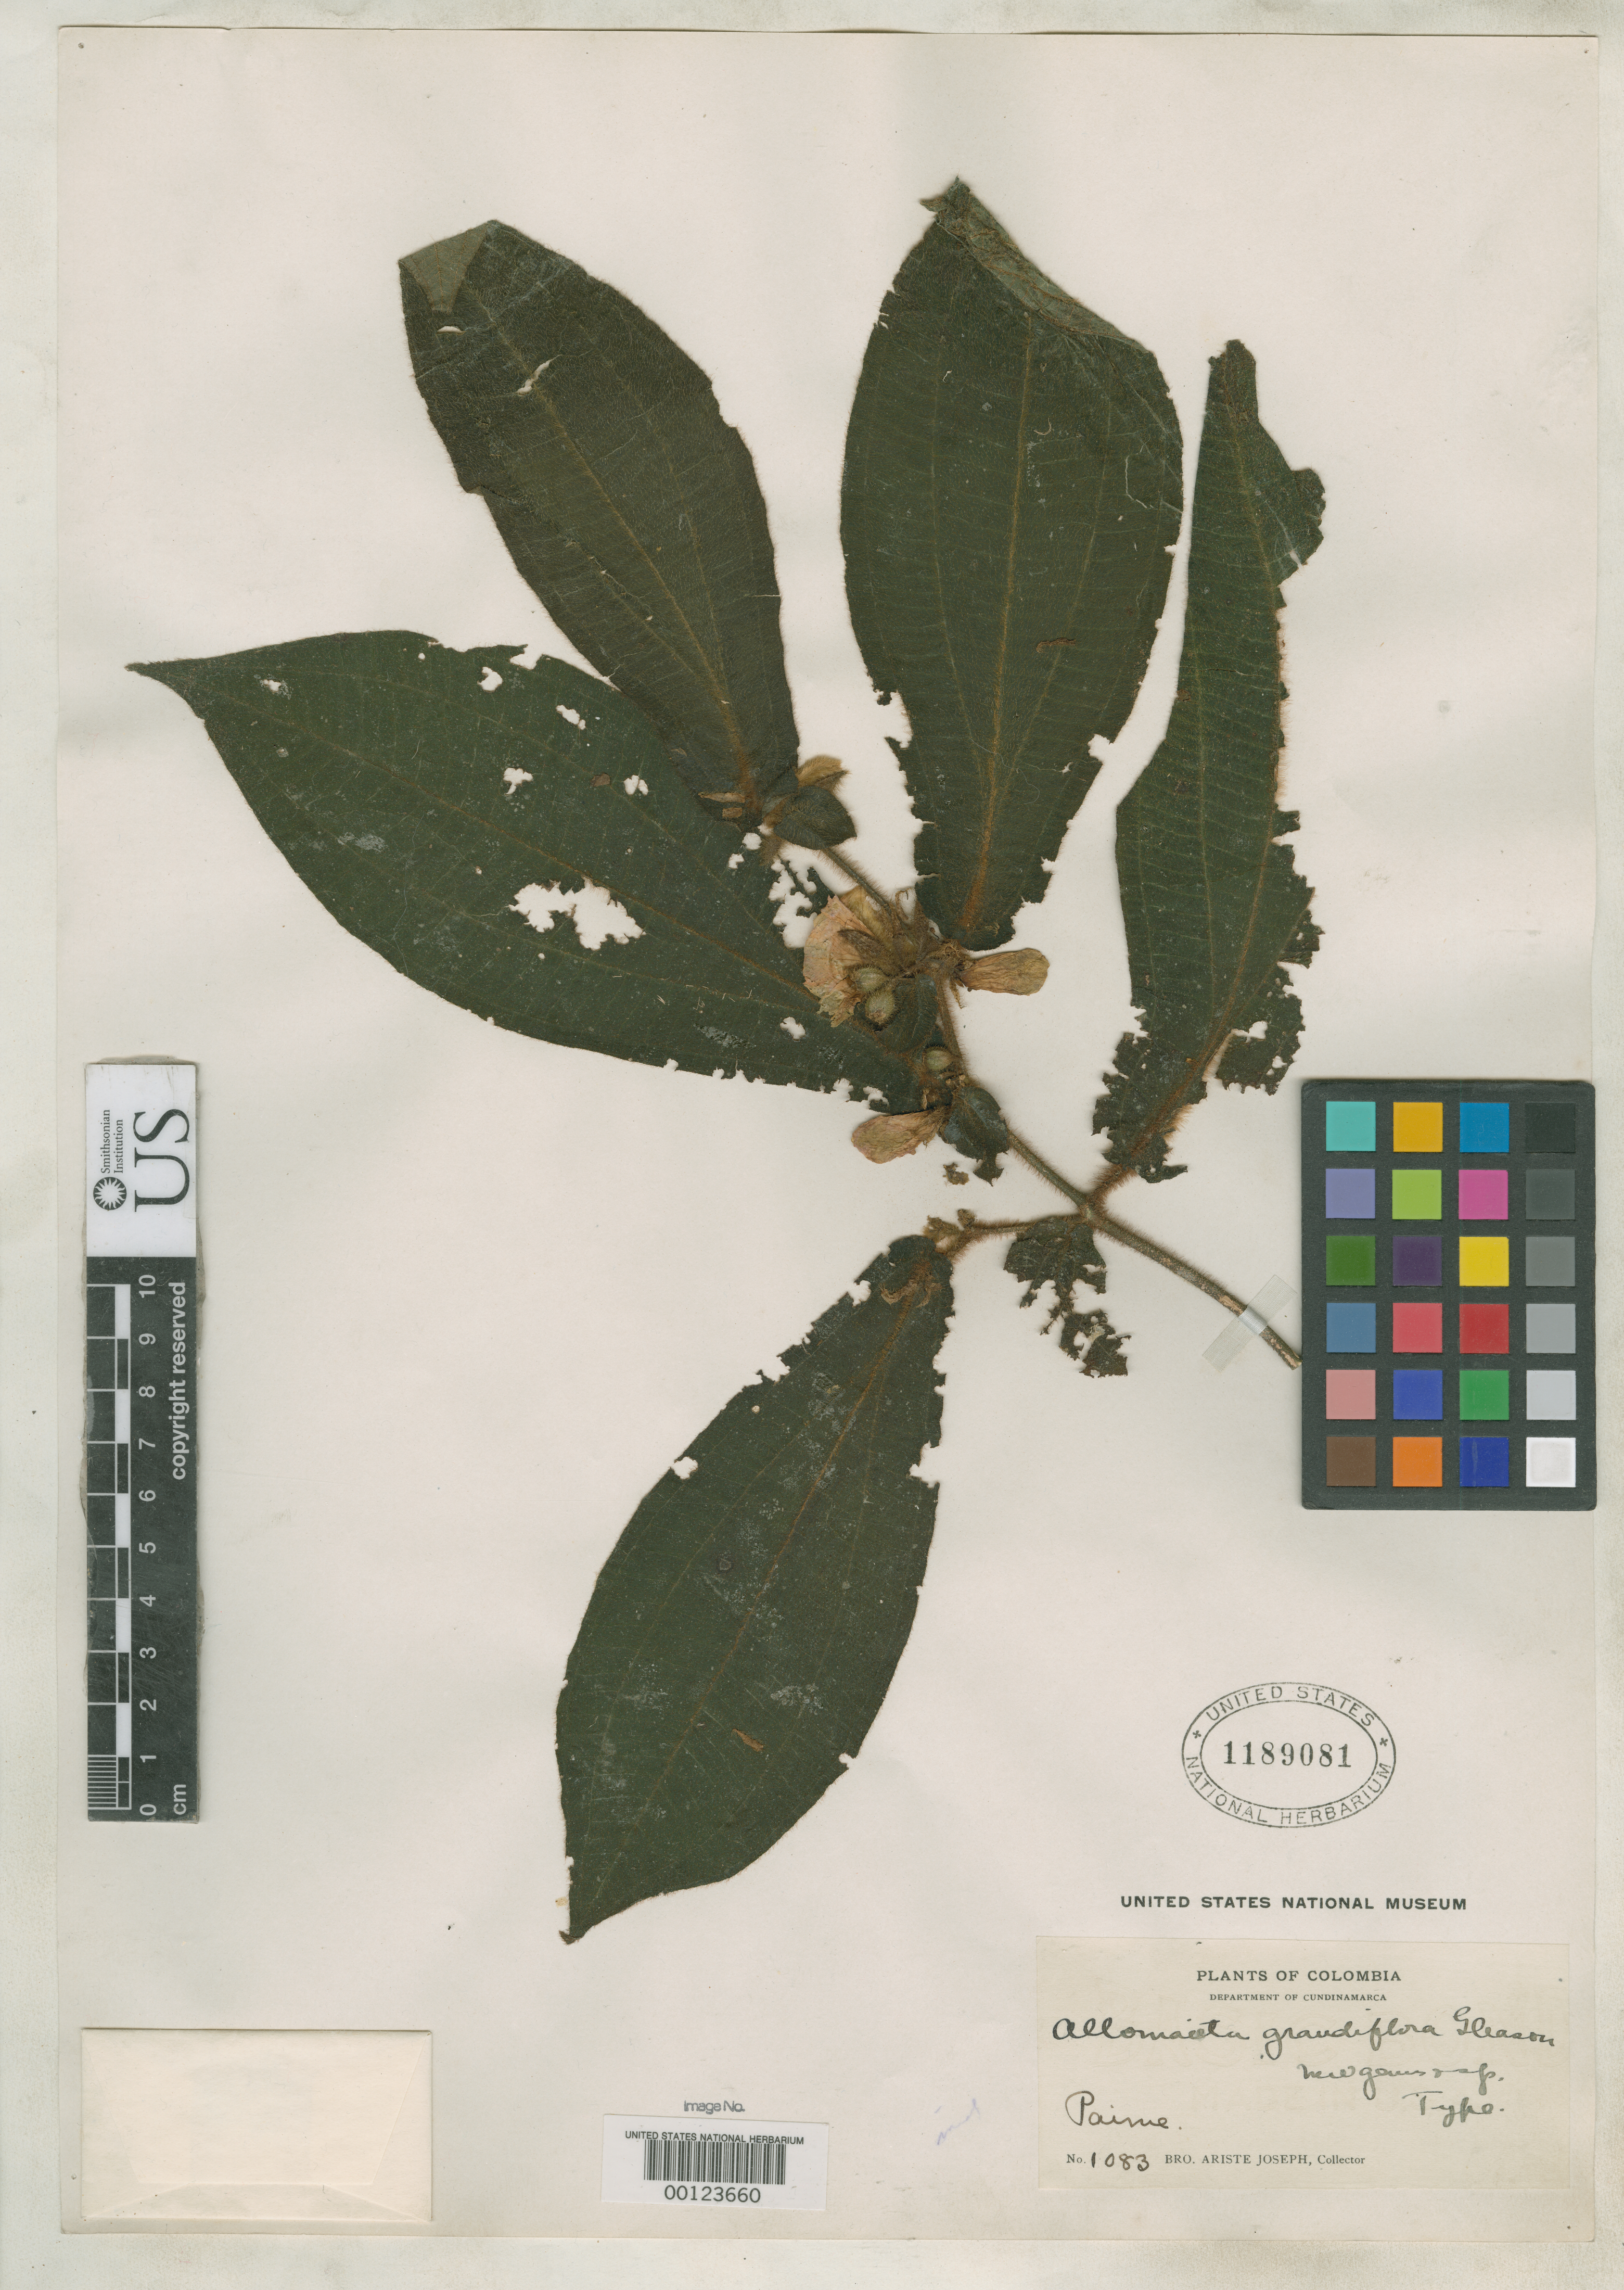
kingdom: Plantae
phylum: Tracheophyta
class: Magnoliopsida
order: Myrtales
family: Melastomataceae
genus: Allomaieta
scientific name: Allomaieta grandiflora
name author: Gleason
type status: Holotype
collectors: Bro. Ariste-Joseph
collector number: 1083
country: Colombia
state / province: Cundinamarca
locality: Paime.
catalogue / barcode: US 1189081